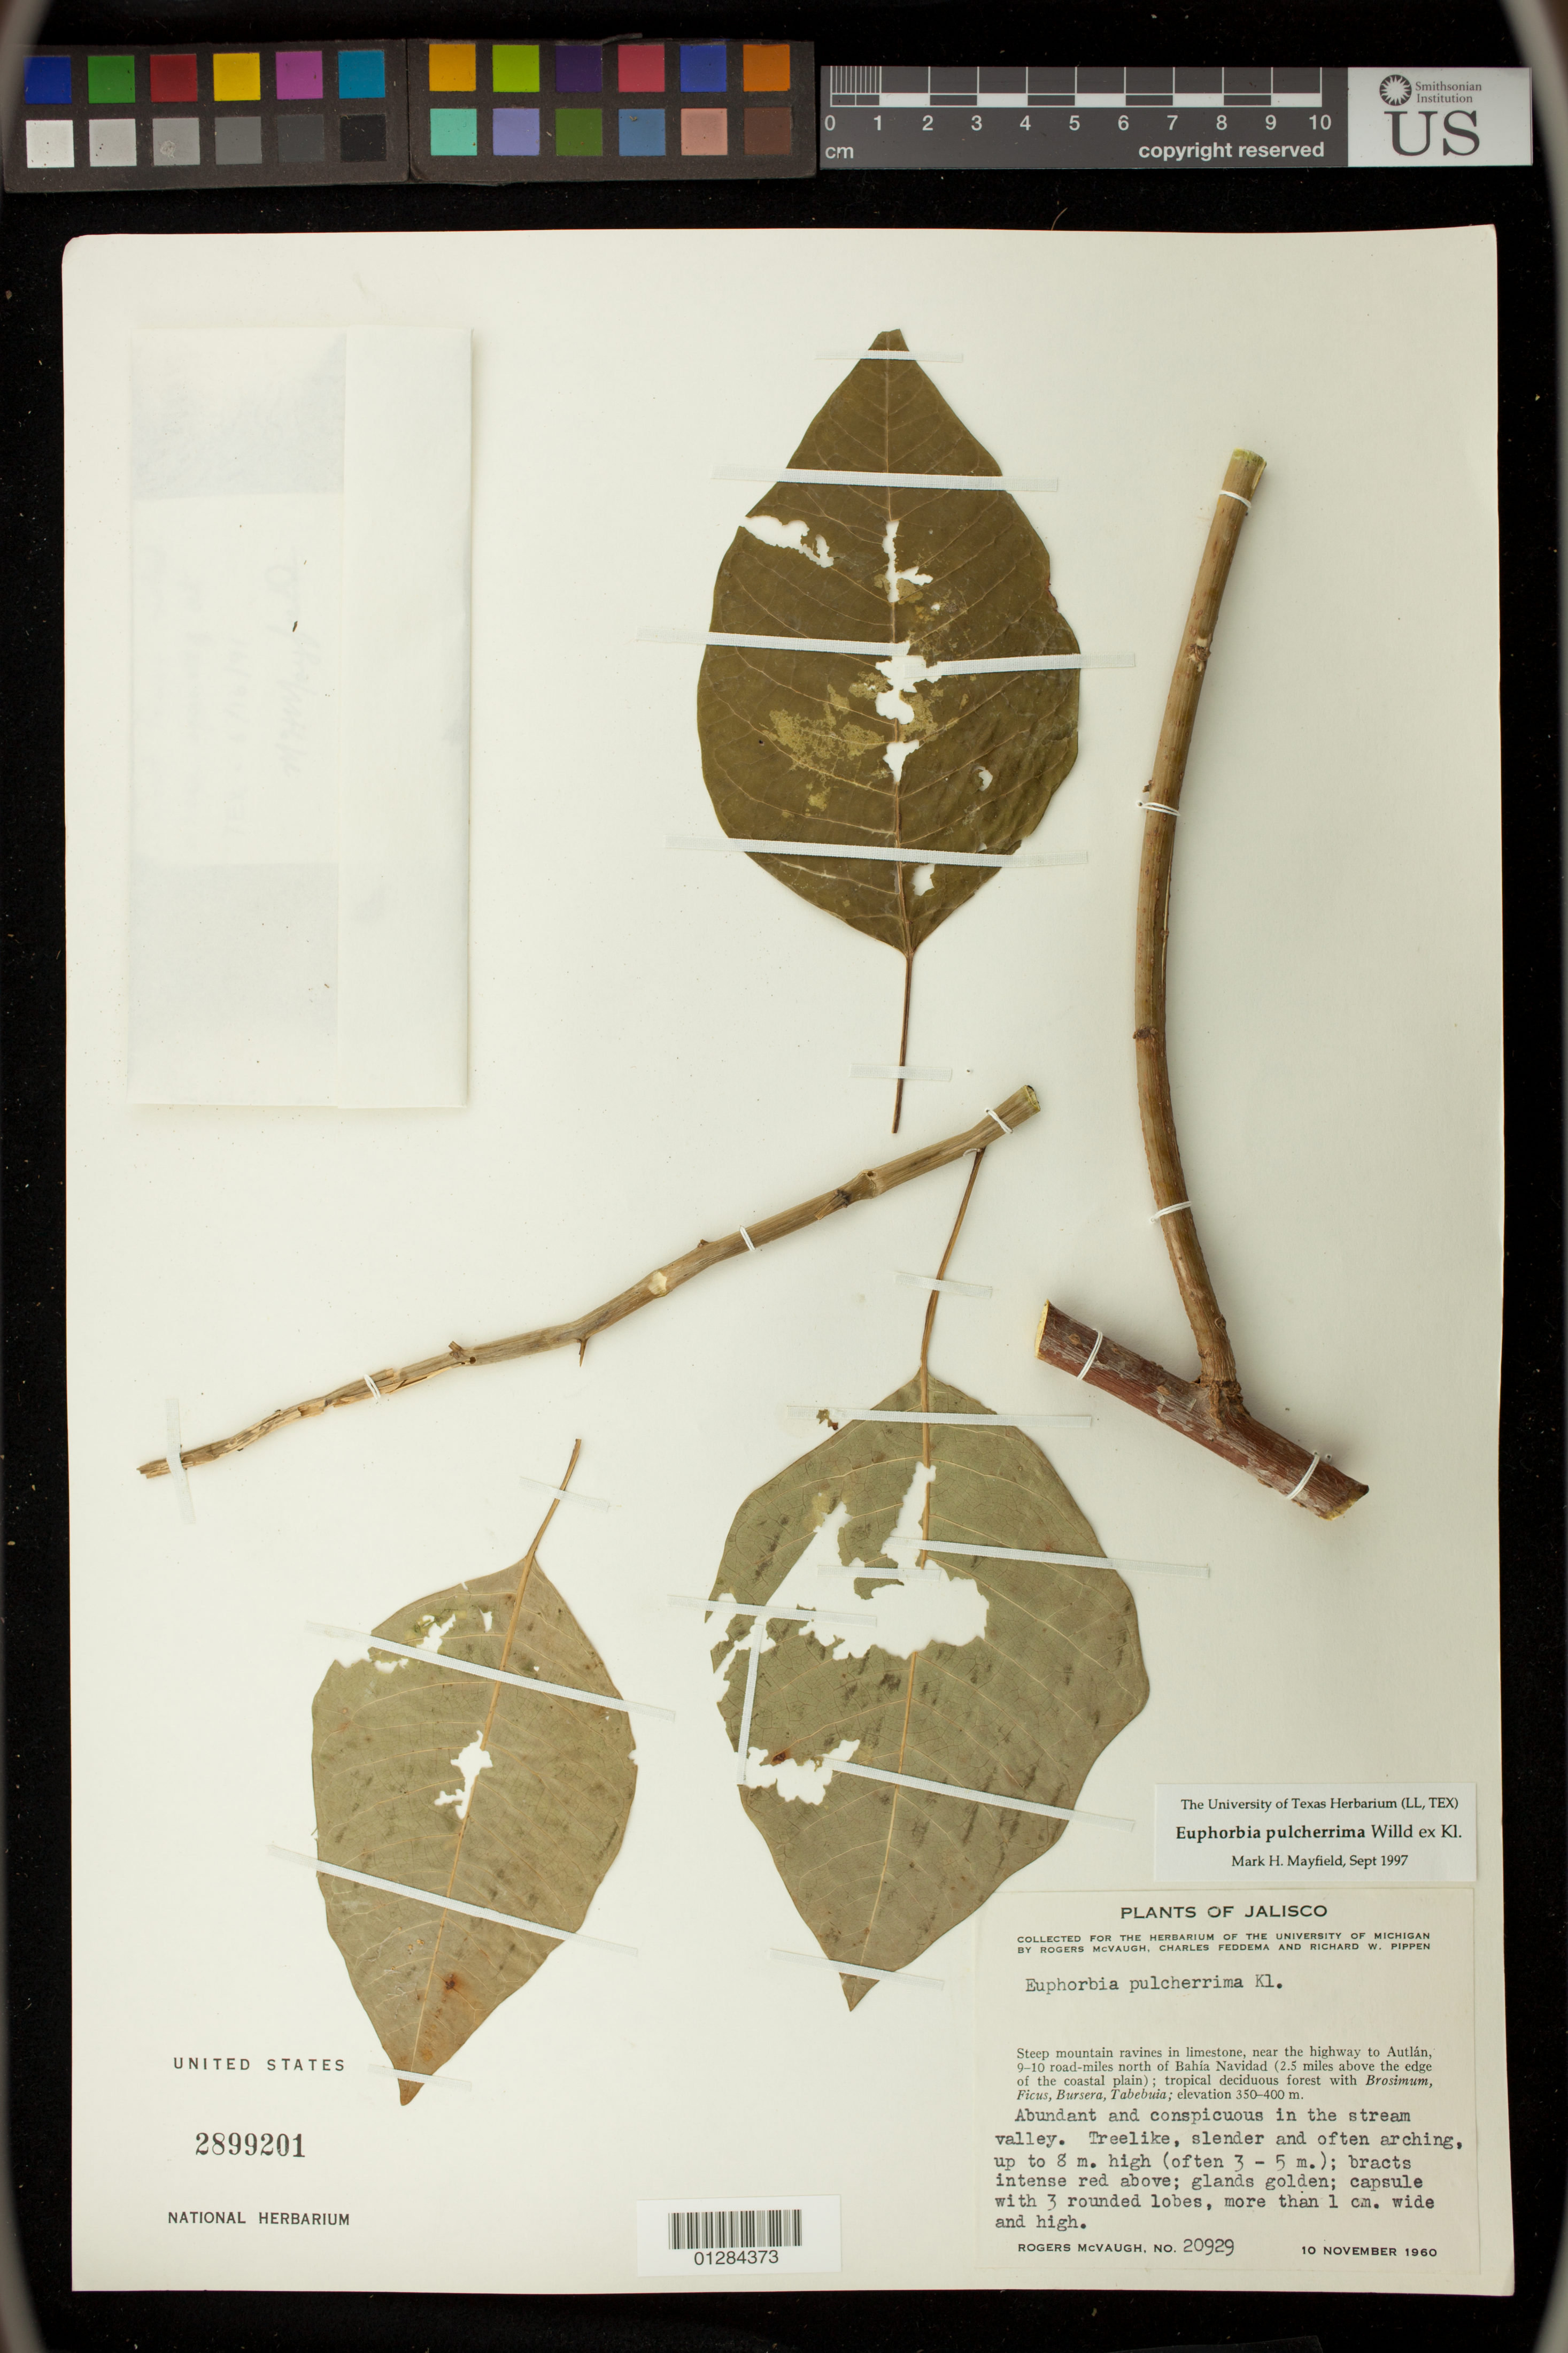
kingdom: Plantae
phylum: Tracheophyta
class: Magnoliopsida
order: Malpighiales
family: Euphorbiaceae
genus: Euphorbia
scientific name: Euphorbia pulcherrima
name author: Willd. ex Klotzsch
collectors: R. McVaugh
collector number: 20929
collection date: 1960-11-10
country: Mexico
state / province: Jalisco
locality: near the highway to Autlán, 9-10 road-miles north of Bahia Navidad (2.5 miles above the edge of the coastal plain)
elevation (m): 350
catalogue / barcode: US 2899201